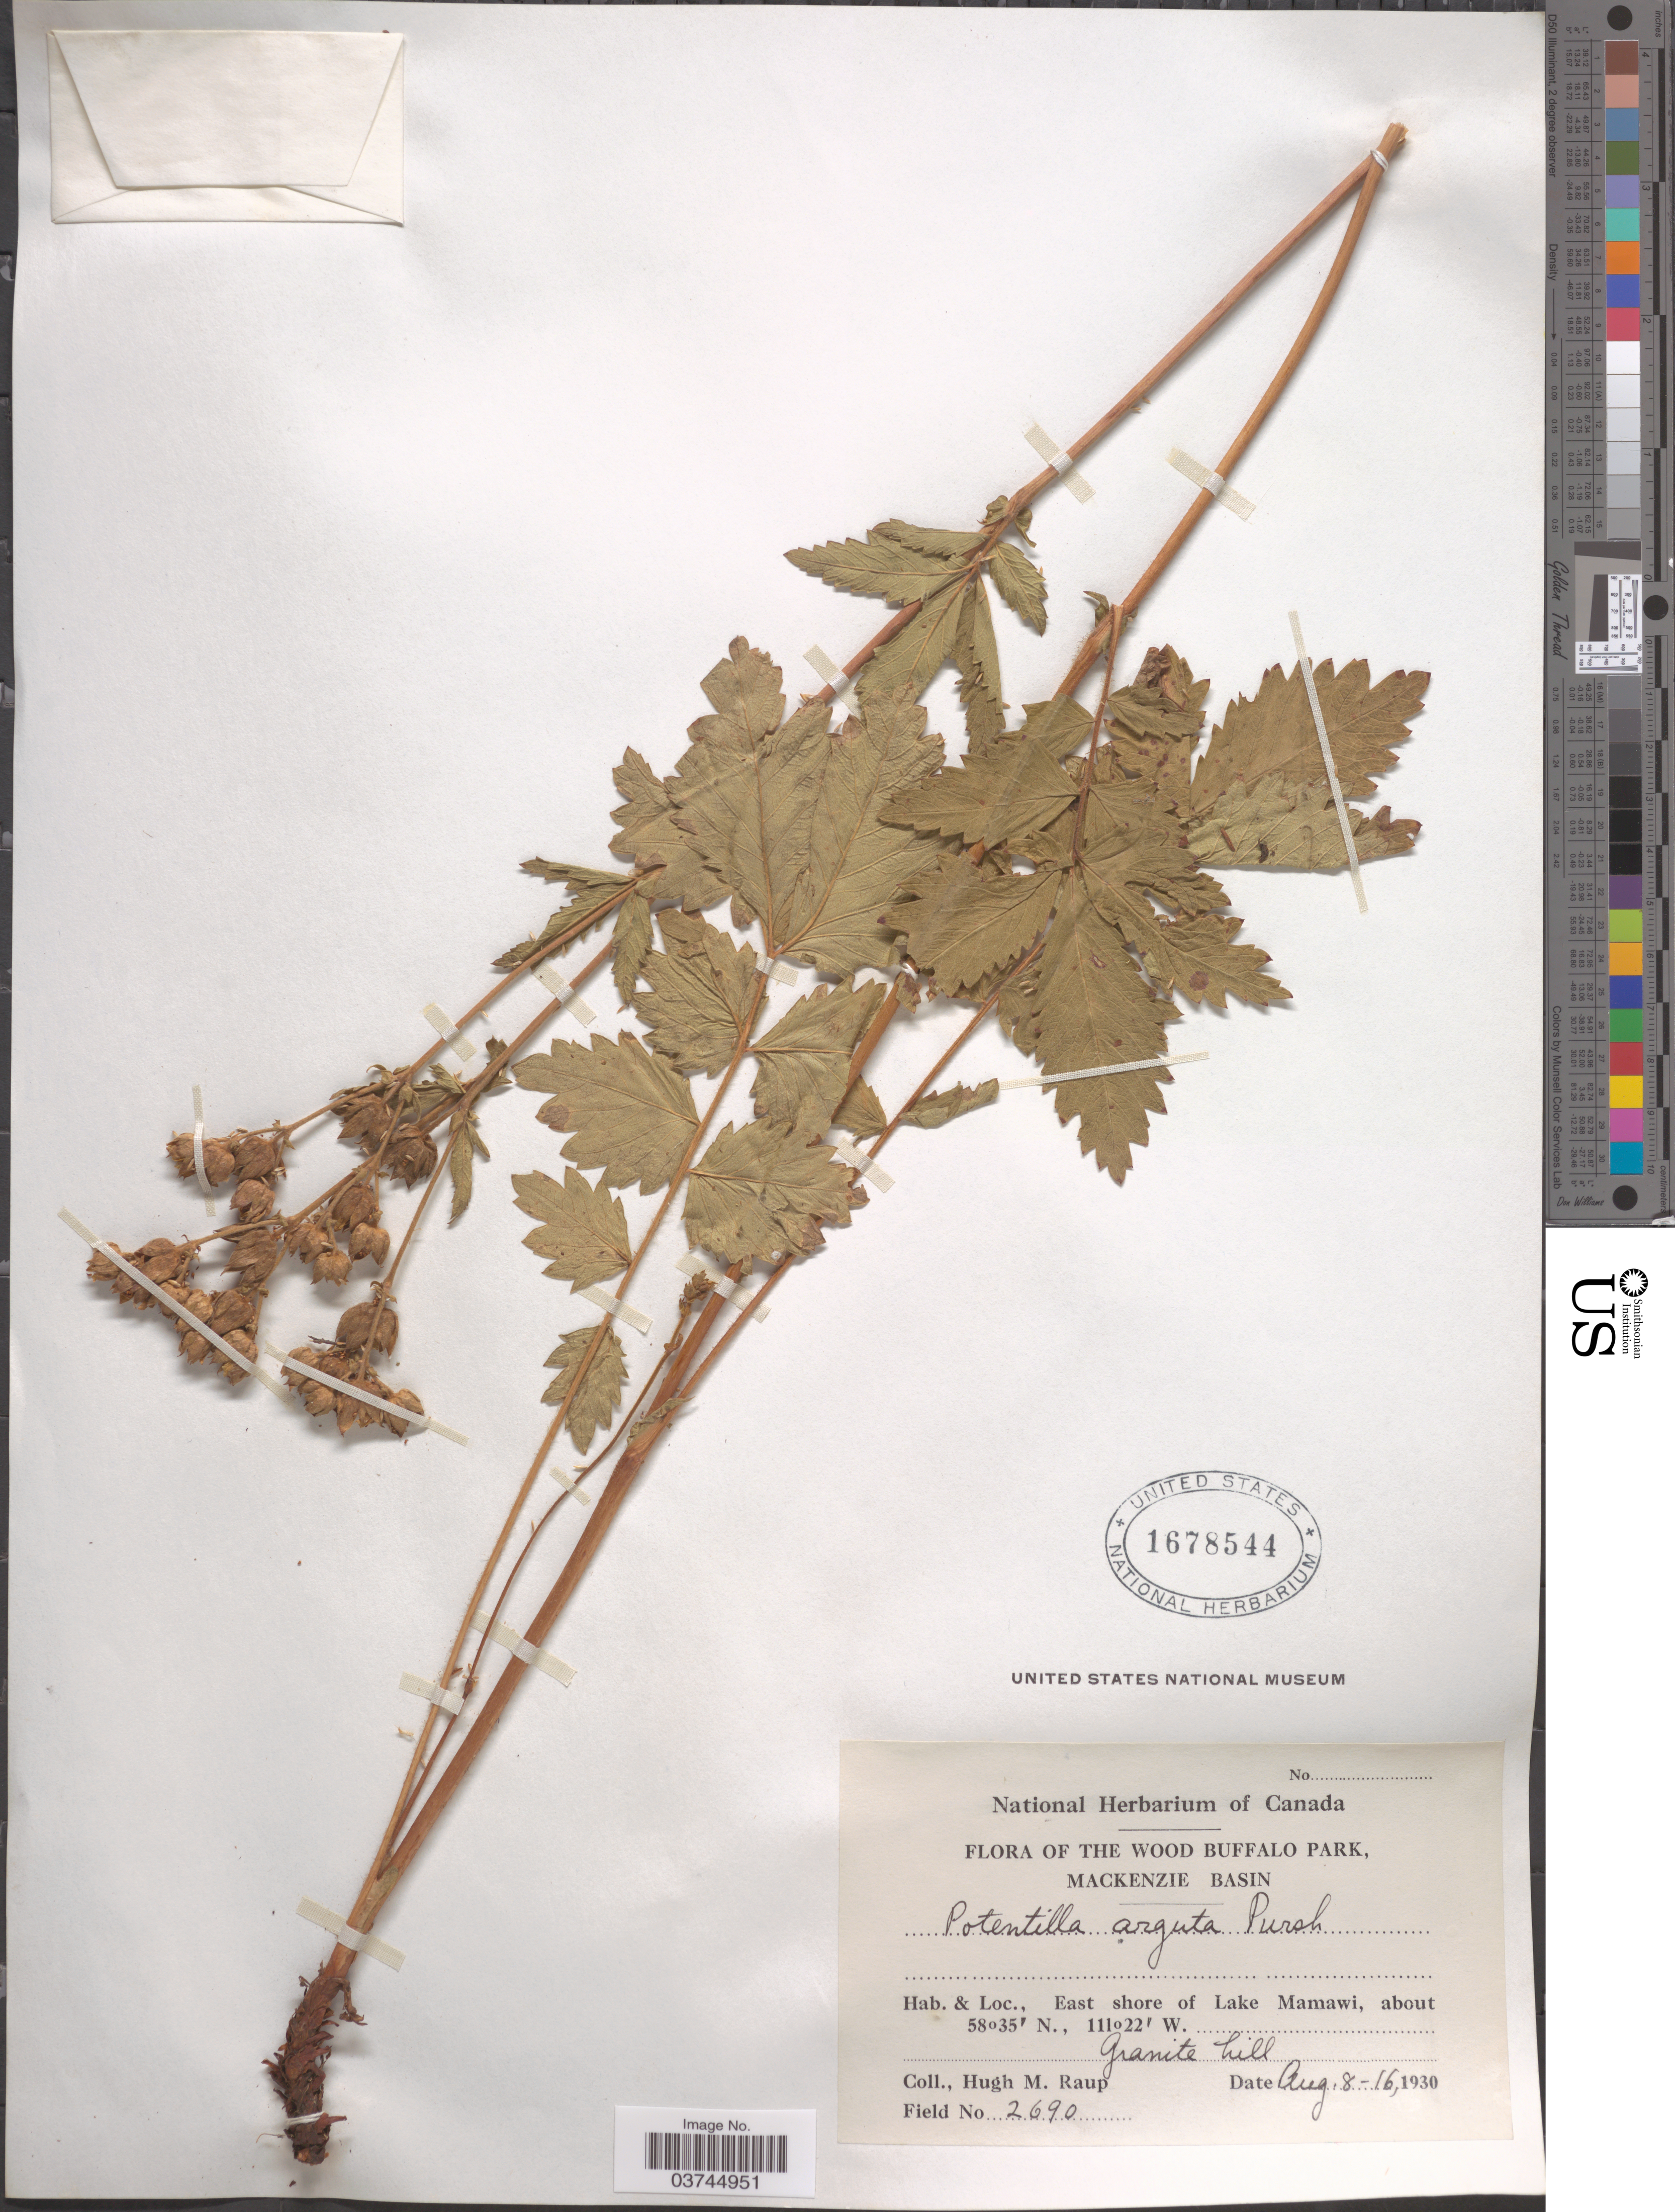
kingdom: Plantae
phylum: Tracheophyta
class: Magnoliopsida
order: Rosales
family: Rosaceae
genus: Drymocallis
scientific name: Drymocallis arguta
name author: (Pursh) Rydb.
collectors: H. Raup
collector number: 2690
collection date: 1930-08-08/1930-08-16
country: Canada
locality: Wood Buffalo Park, Mackenzie Basin. East shore of Lake Mamawi. Granite hill.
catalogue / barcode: US 1678544